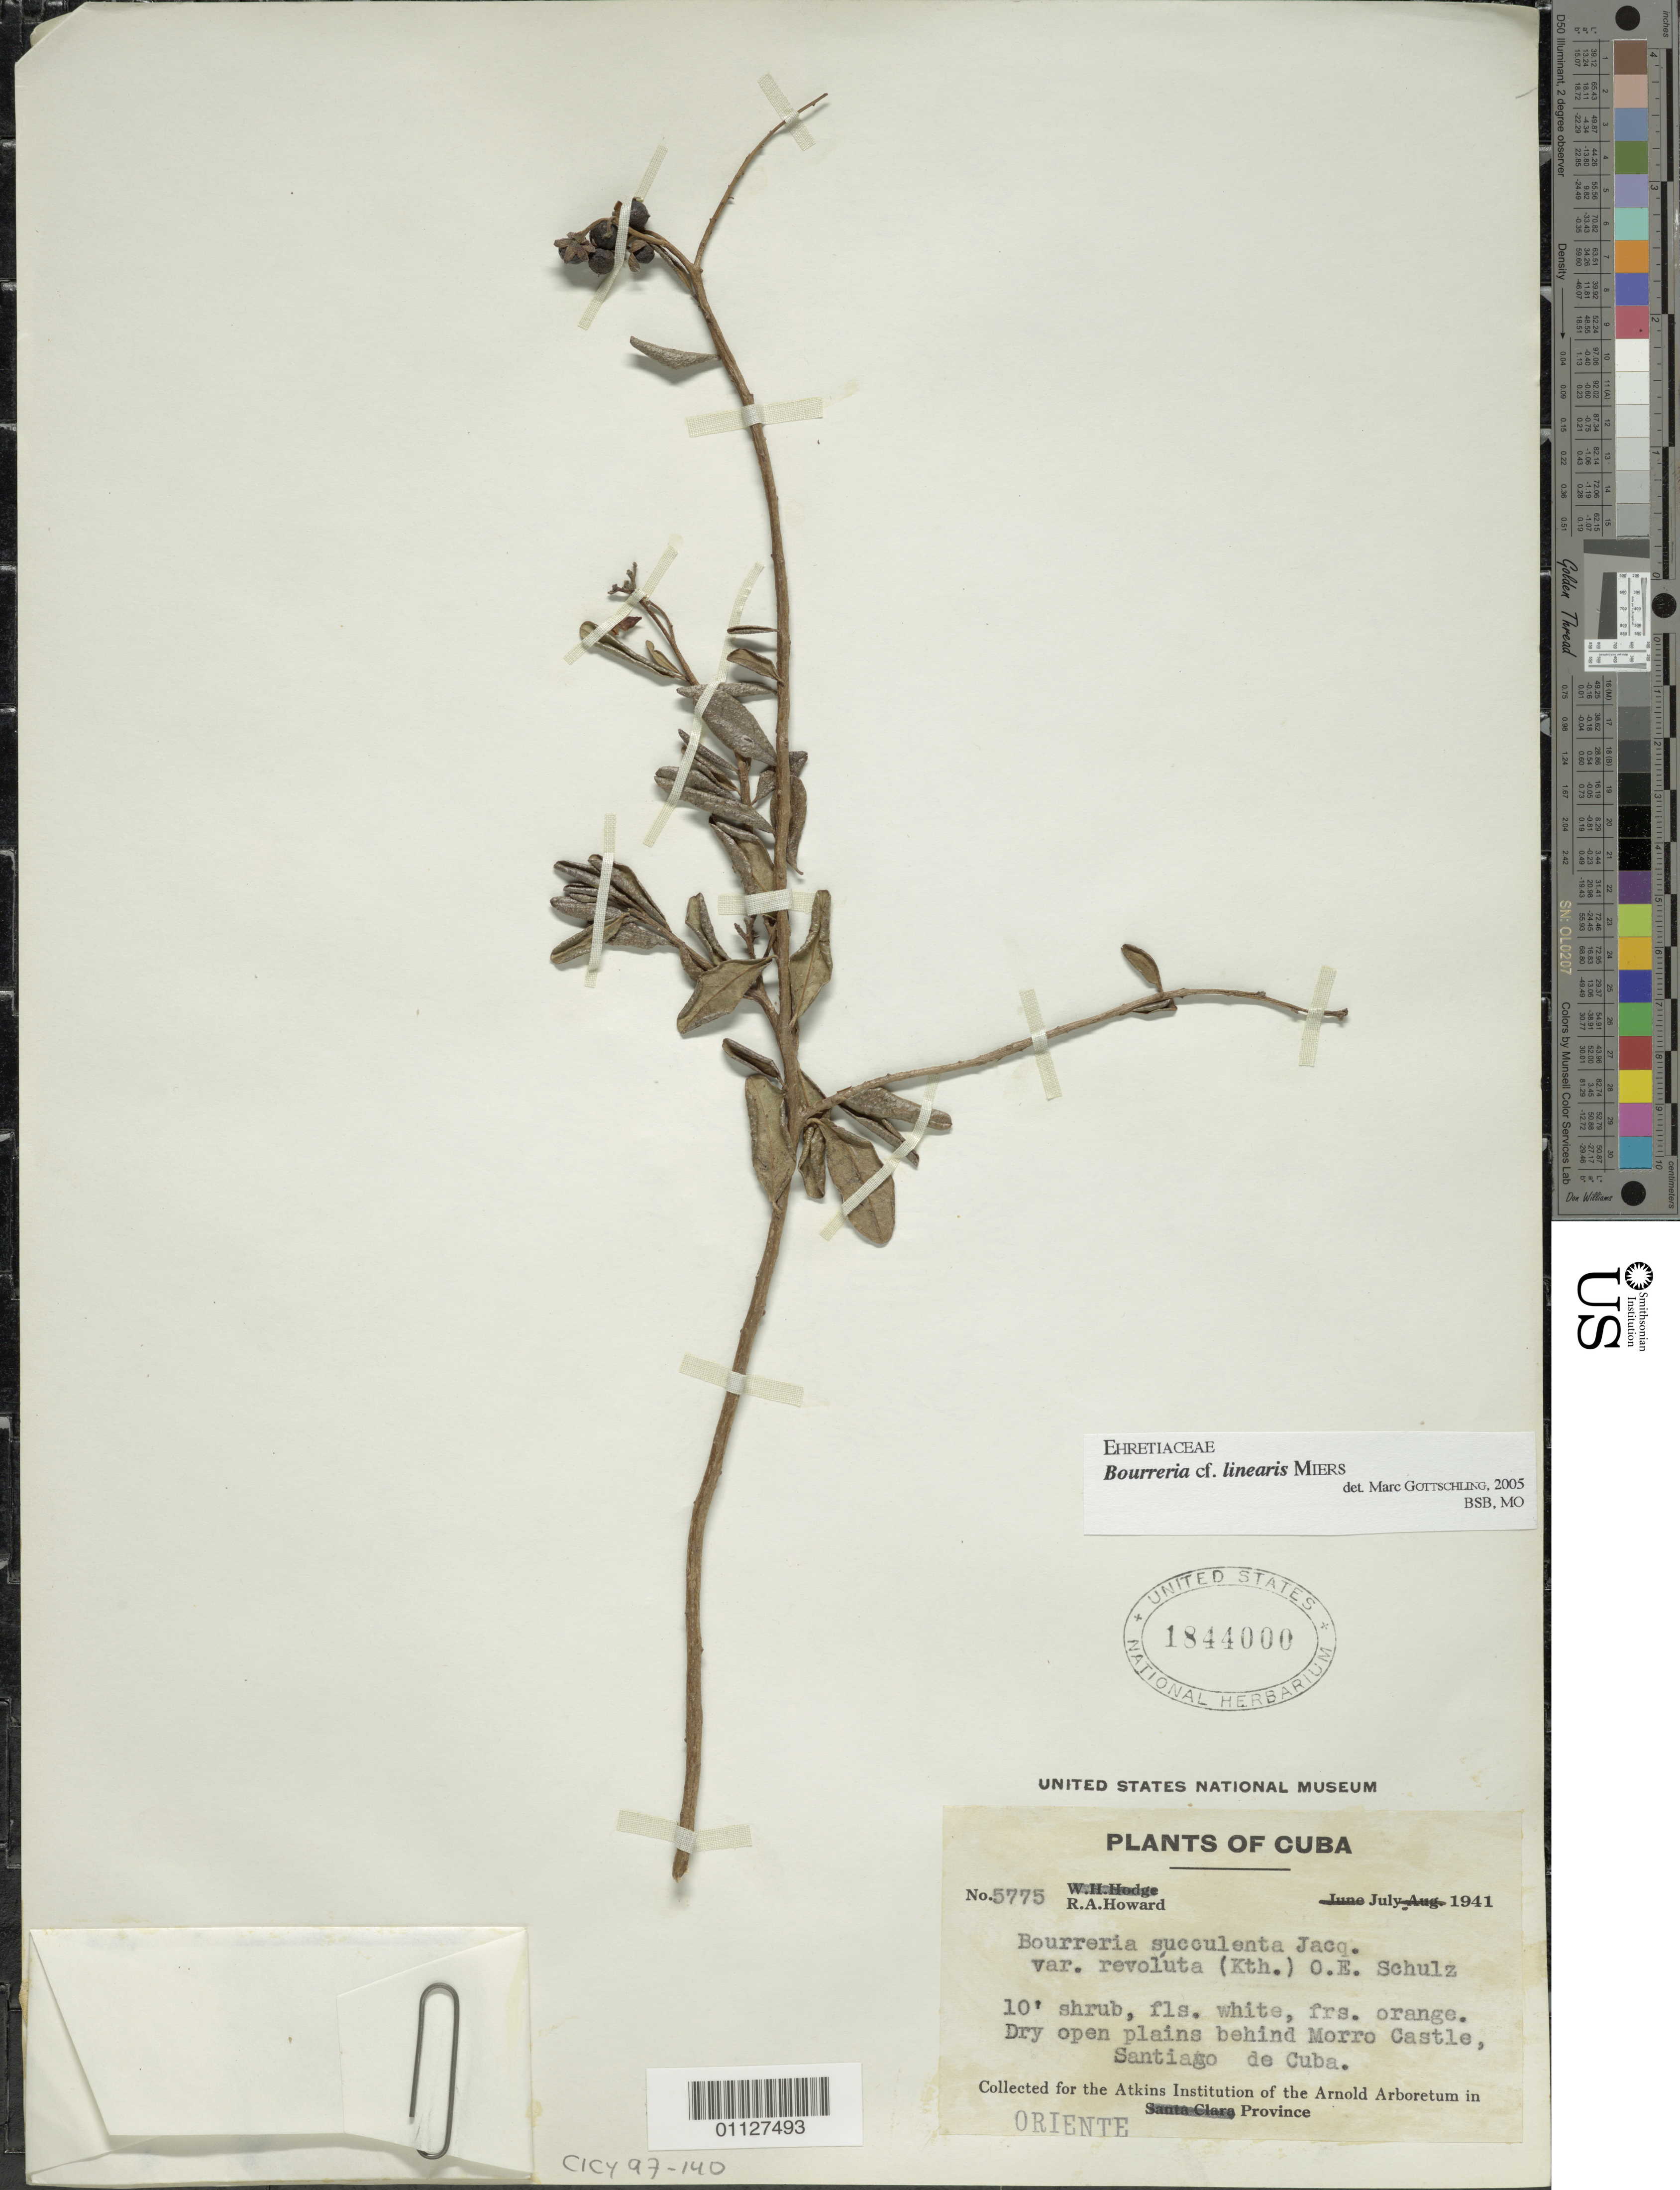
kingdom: Plantae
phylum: Tracheophyta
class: Magnoliopsida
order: Boraginales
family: Ehretiaceae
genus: Bourreria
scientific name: Bourreria linearis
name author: Miers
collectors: R. A. Howard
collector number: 5775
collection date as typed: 01 Jul 1941 to 31 Jul 1941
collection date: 1941-07-01/1941-07-31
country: Cuba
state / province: Santiago de Cuba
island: Cuba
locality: Dry open plains behind Morro Castle, Santiago de Cuba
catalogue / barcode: US 1844000